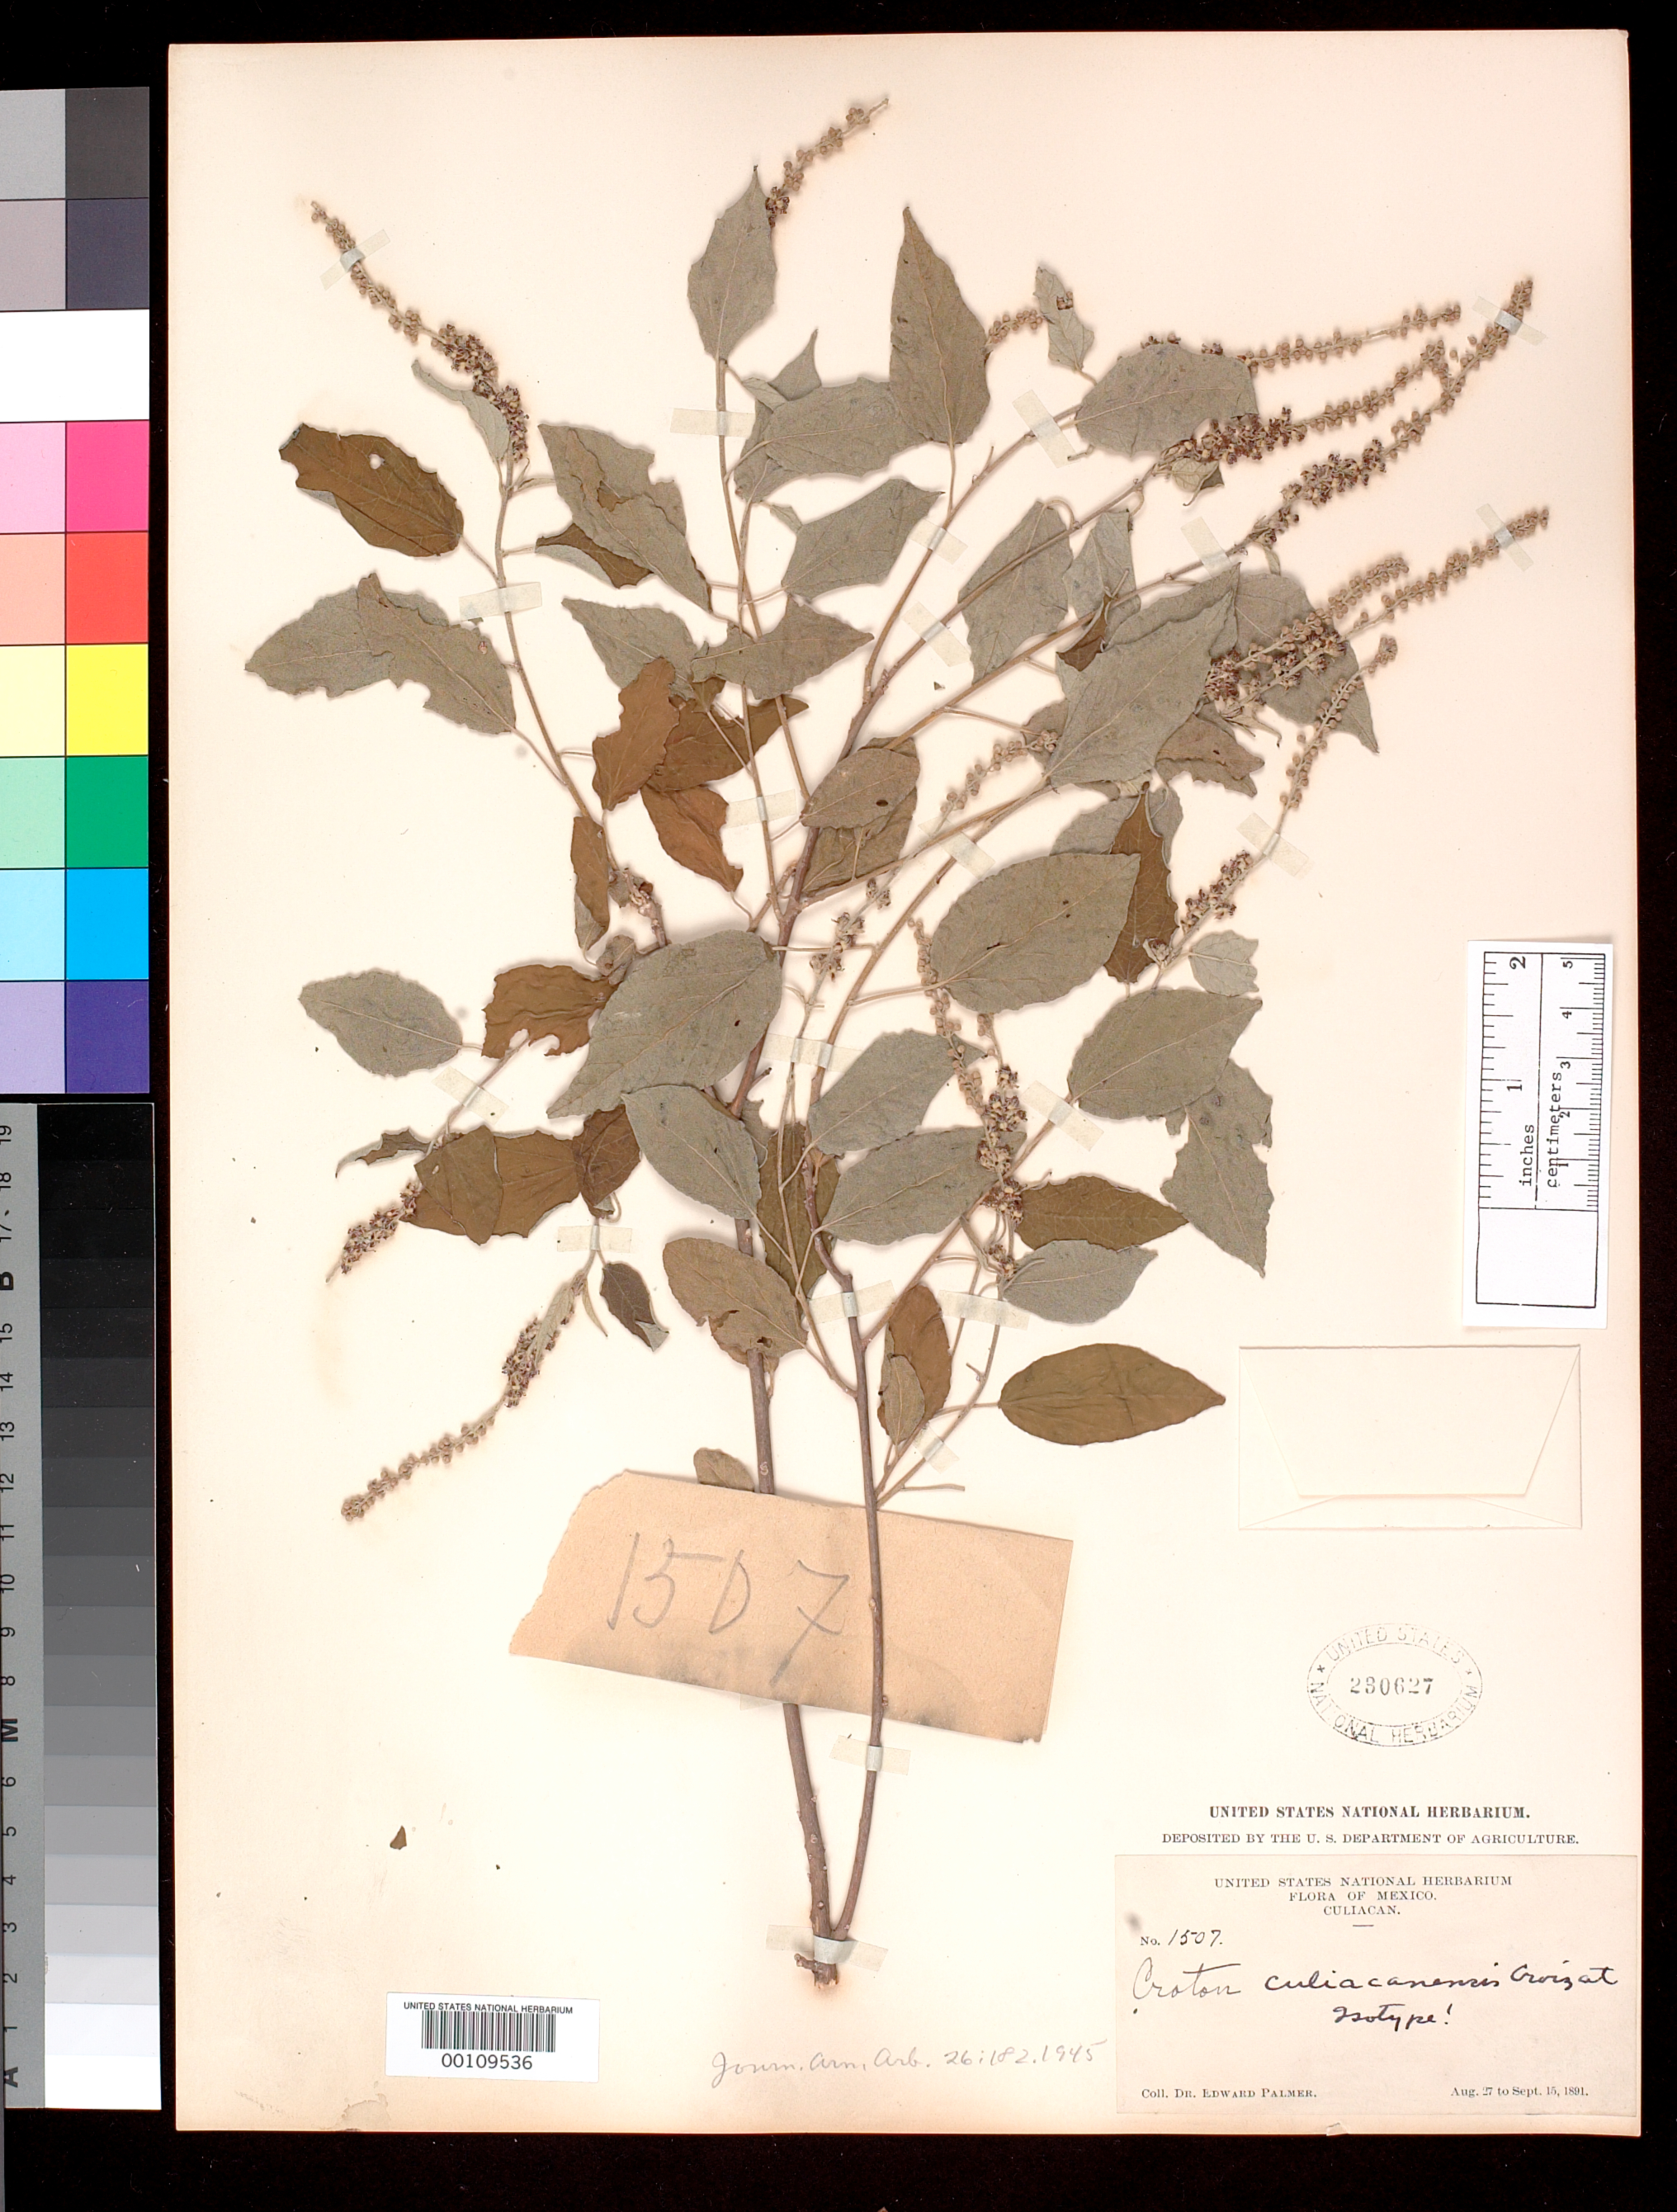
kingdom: Plantae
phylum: Tracheophyta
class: Magnoliopsida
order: Malpighiales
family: Euphorbiaceae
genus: Croton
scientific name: Croton culiacanensis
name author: Croizat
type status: Isotype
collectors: E. Palmer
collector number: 1507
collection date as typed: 27 Aug 1891 to 15 Sep 1891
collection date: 1891-08-27/1891-09-15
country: Mexico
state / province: Sinaloa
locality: Culiacan.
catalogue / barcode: US 230627